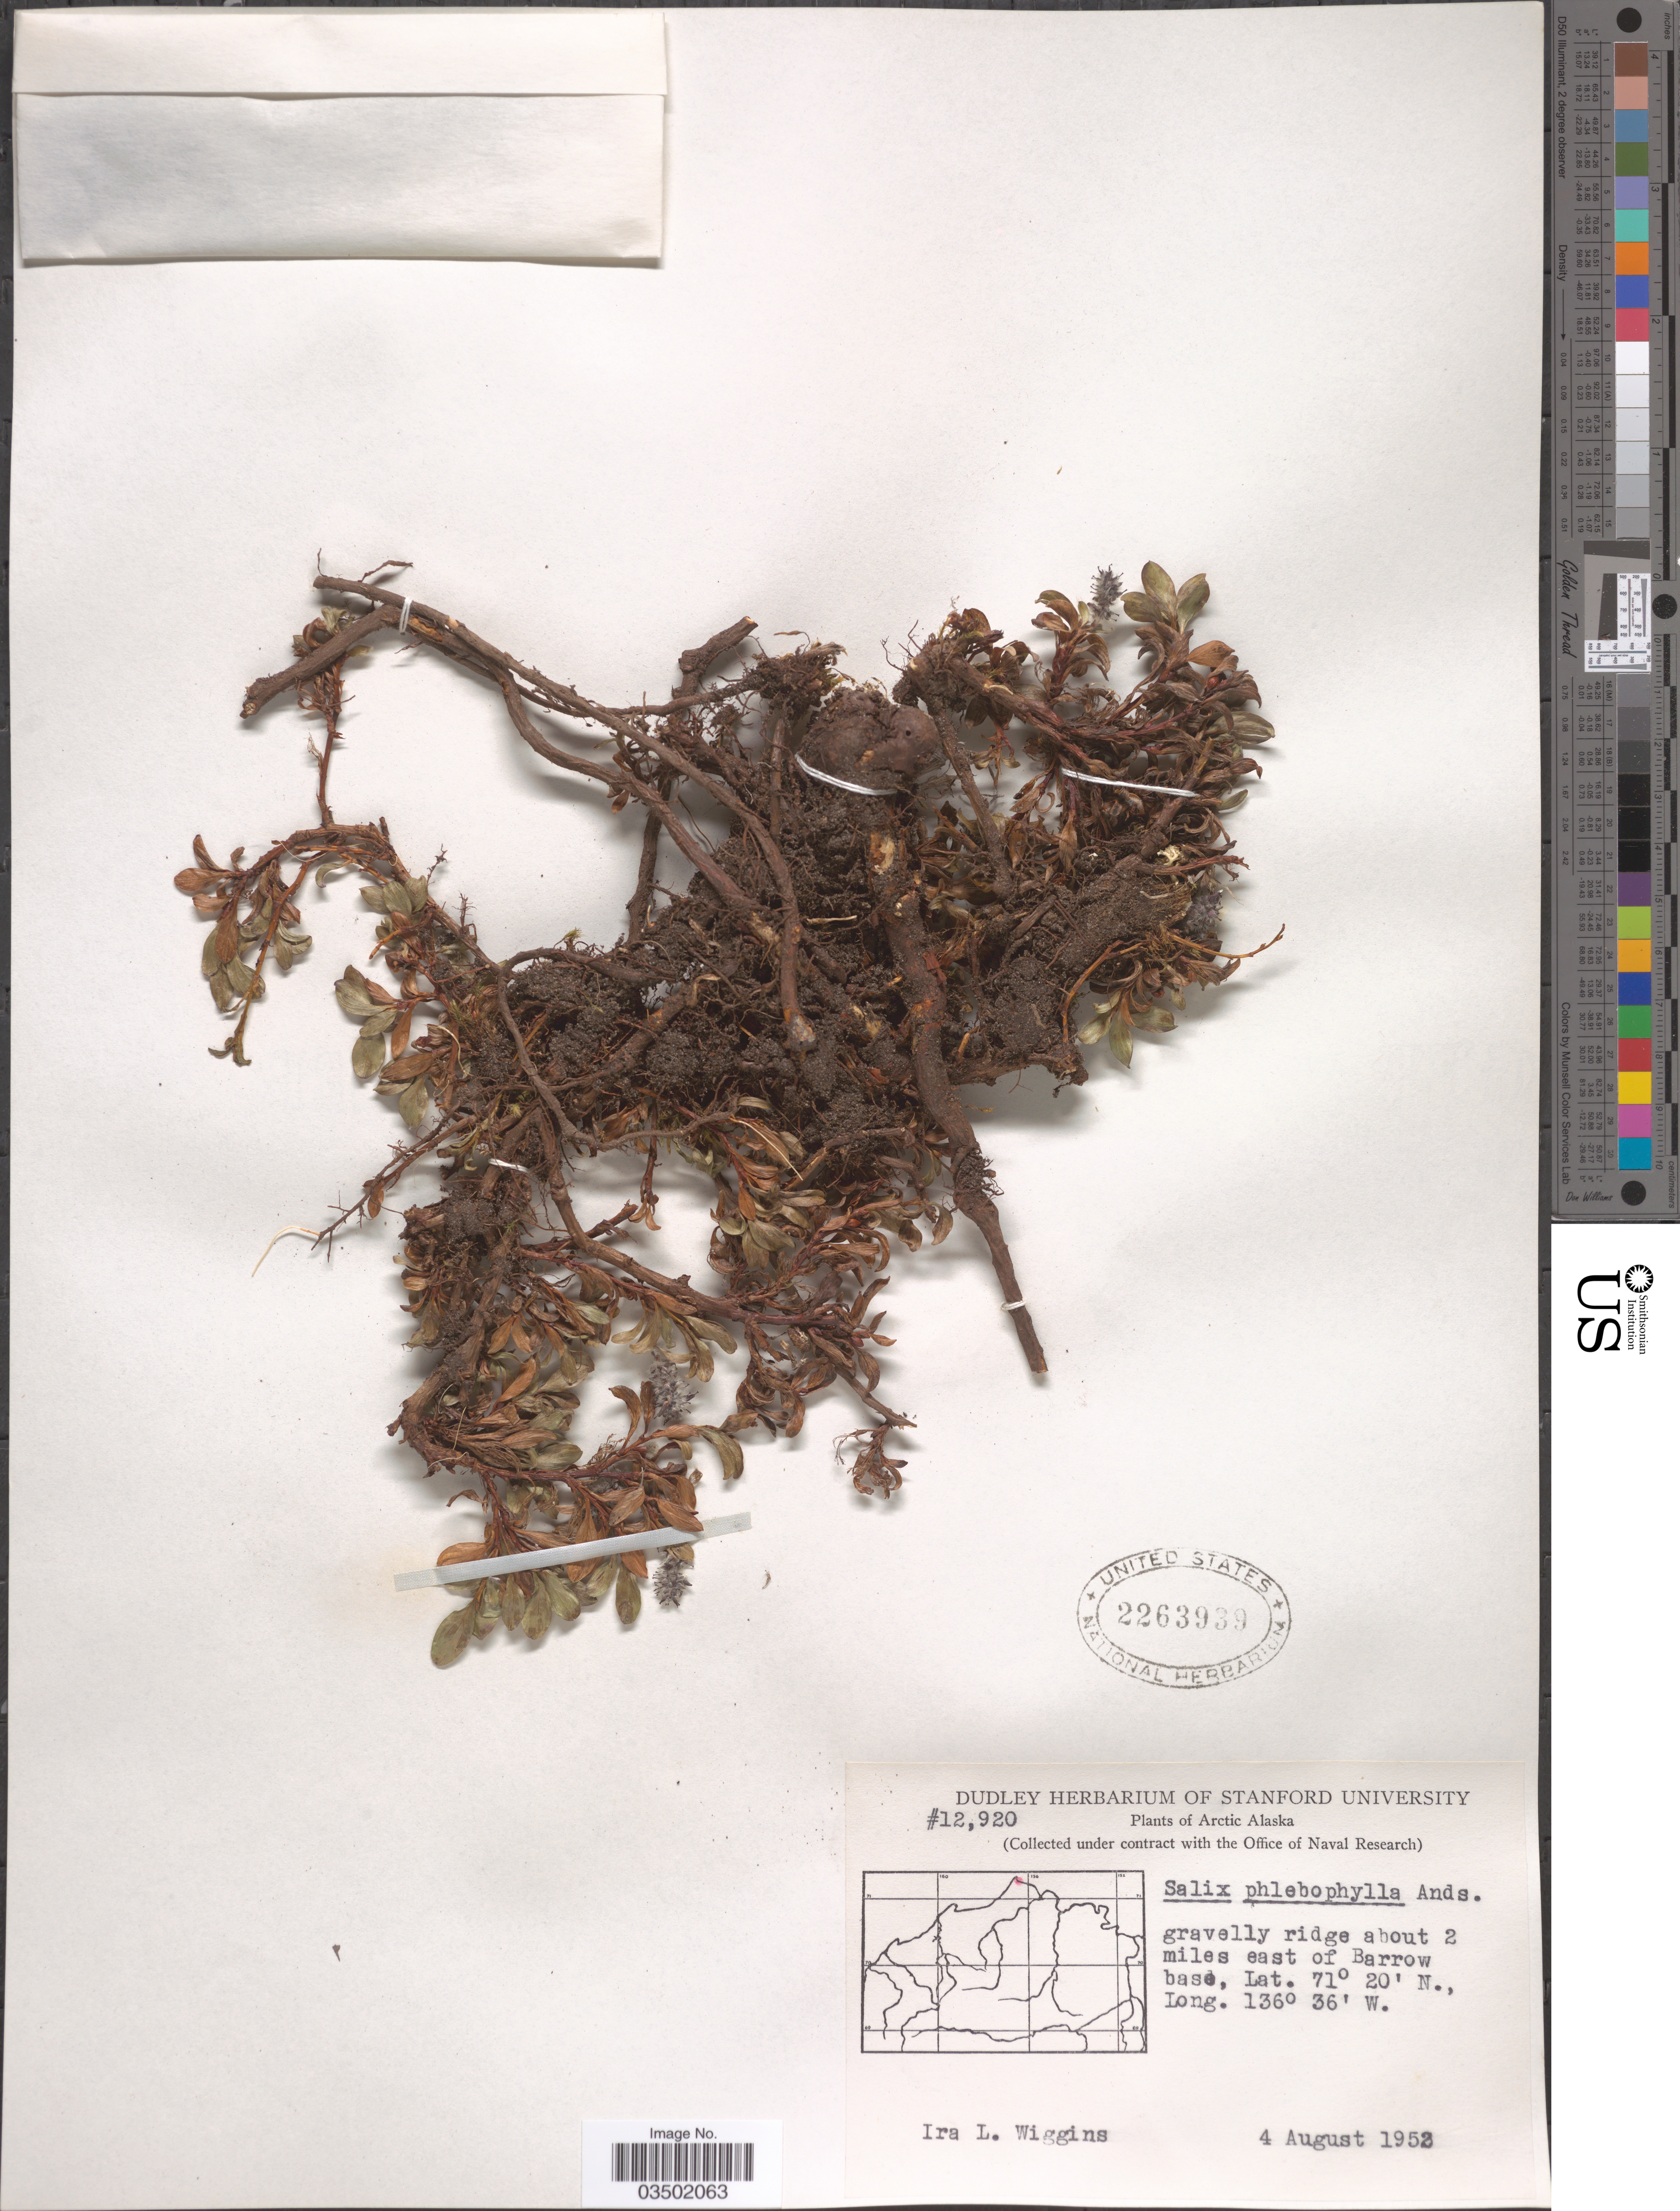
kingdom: Plantae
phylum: Tracheophyta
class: Magnoliopsida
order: Malpighiales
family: Salicaceae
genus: Salix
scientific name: Salix phlebophylla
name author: Andersson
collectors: I. L. Wiggins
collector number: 12920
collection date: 1952-08-04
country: United States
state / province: Alaska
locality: Arctic Alaska, about 2 miles east of Barrow base.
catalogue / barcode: US 2263939